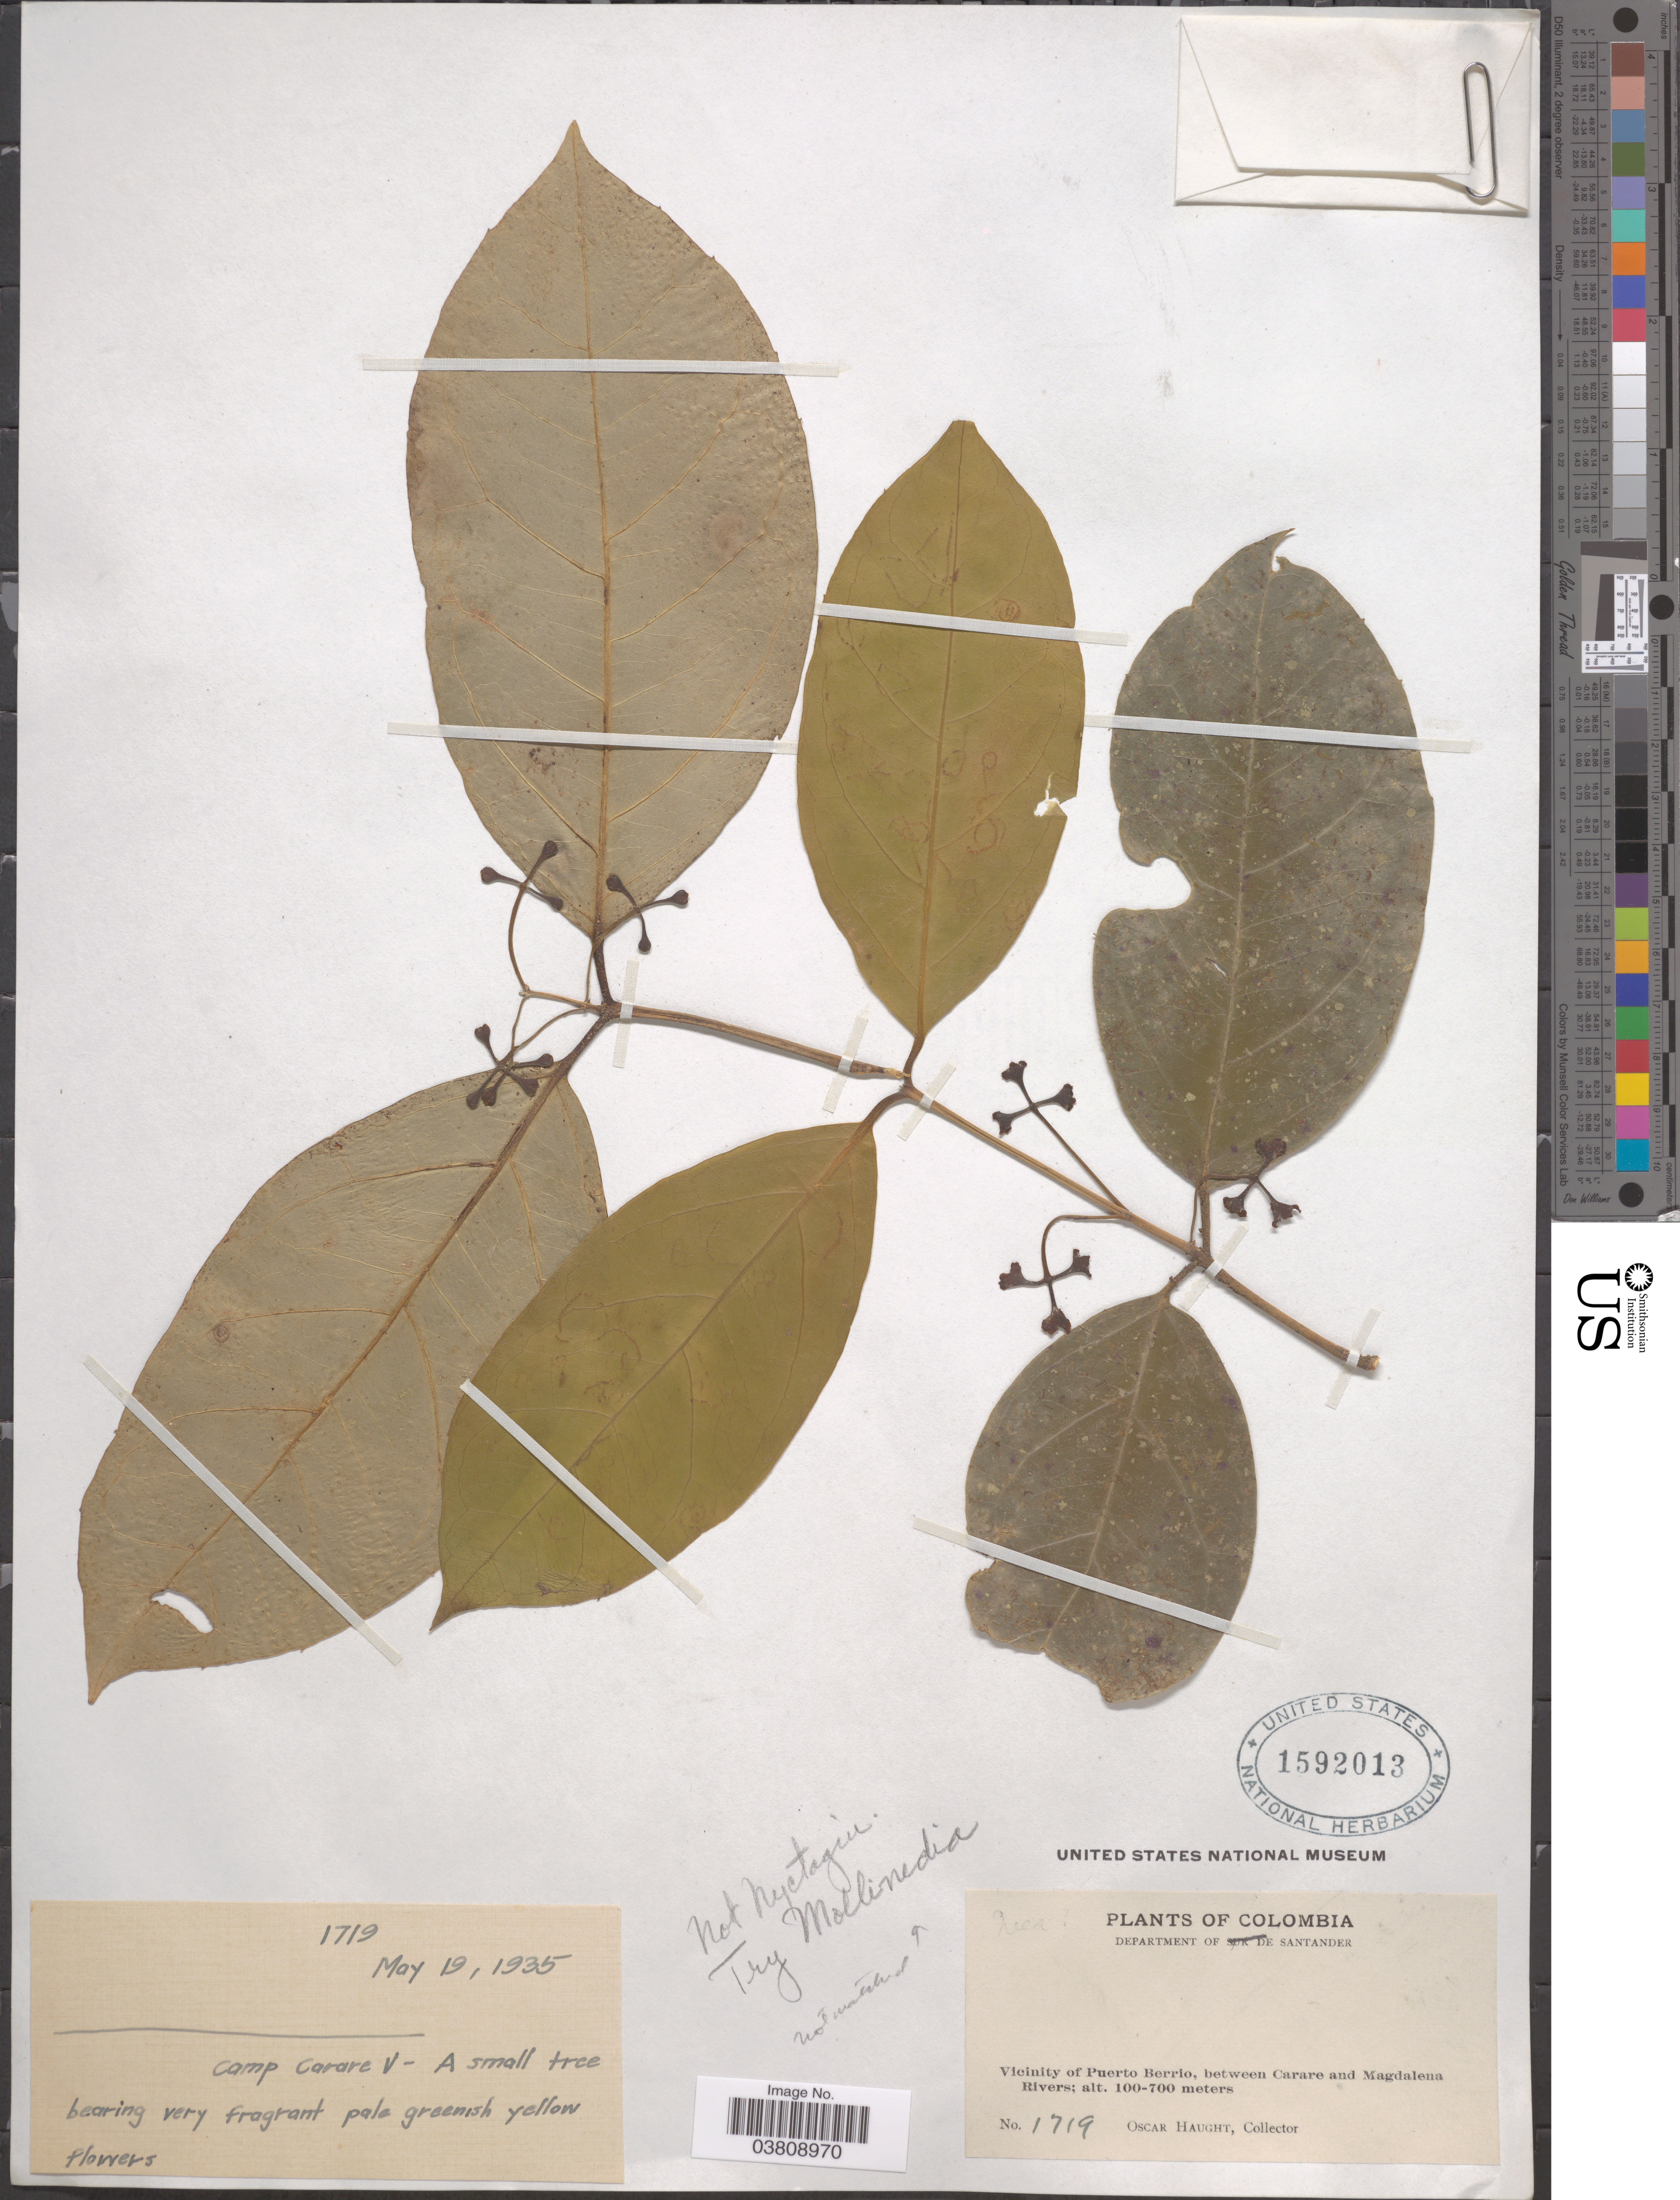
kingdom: Plantae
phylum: Tracheophyta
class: Magnoliopsida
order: Laurales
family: Monimiaceae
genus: Mollinedia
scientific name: Mollinedia ovata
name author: Ruiz & Pav.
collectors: O. L. Haught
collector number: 1719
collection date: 1935-05-19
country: Colombia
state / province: Santander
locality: Department of Santander. Vicinity of Puerto Berrio, between Carrare and Magdalena Rivers. Camp Carare V.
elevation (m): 100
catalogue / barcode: US 1592013